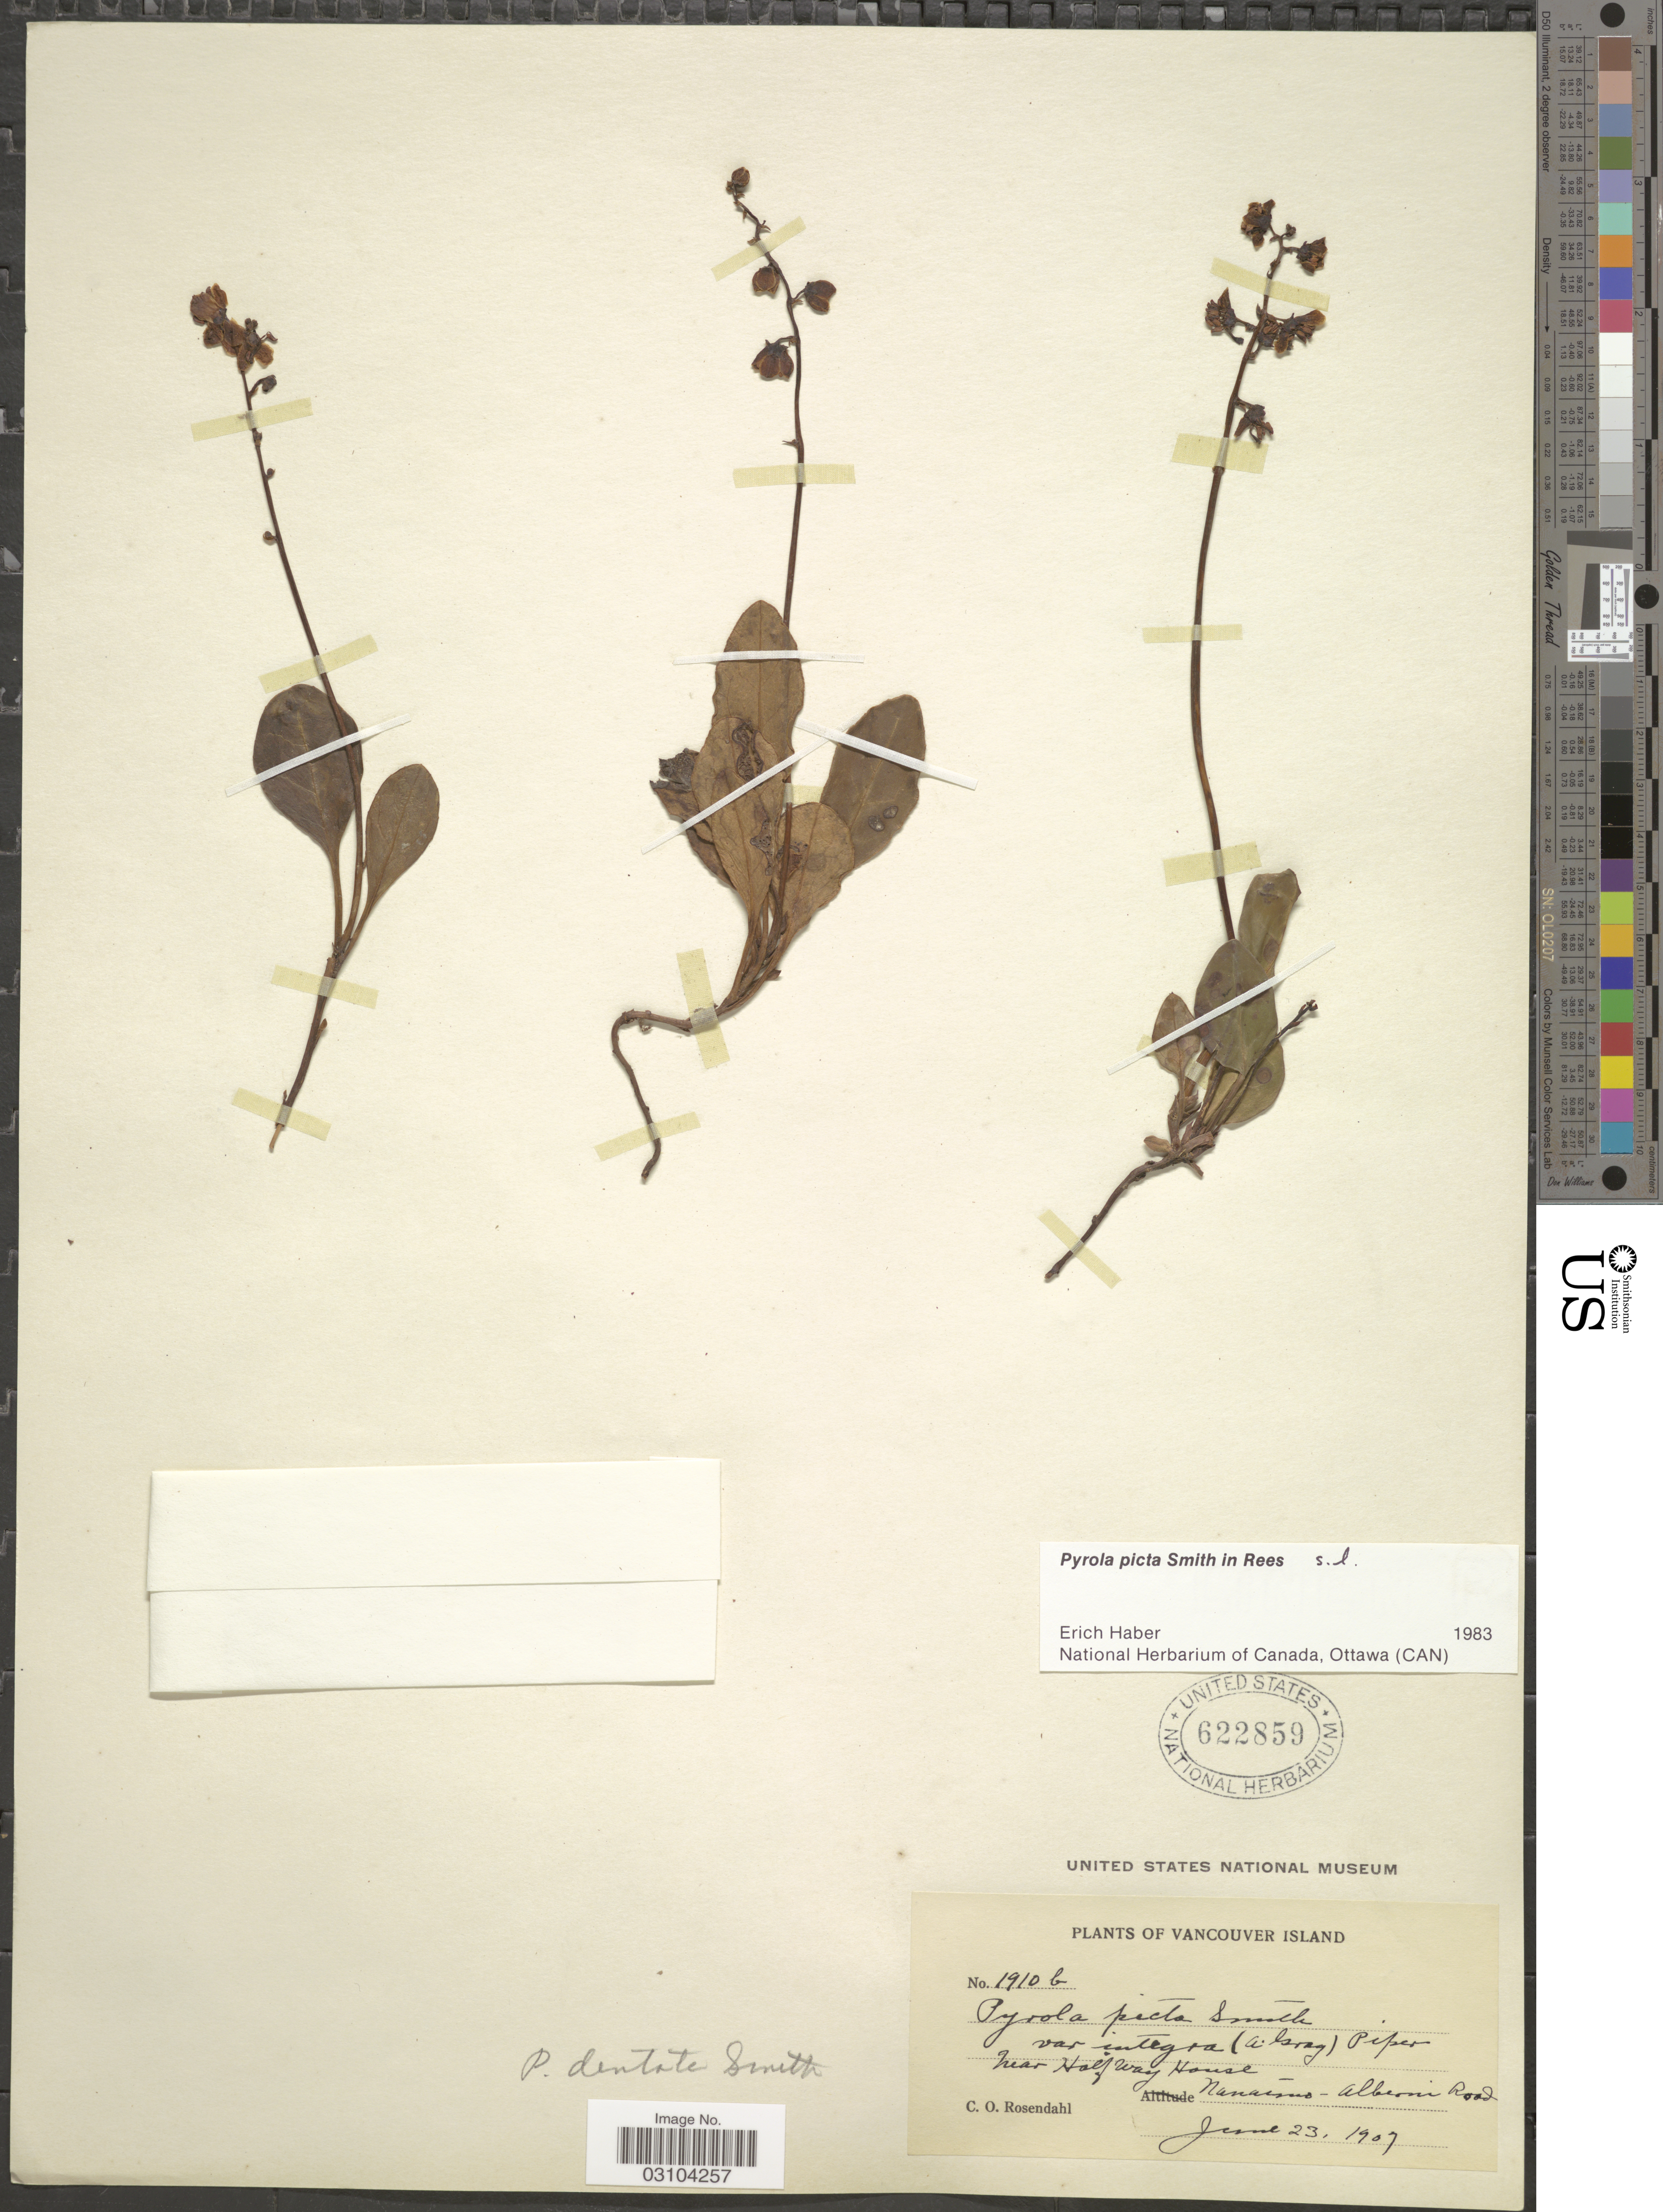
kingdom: Plantae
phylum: Tracheophyta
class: Magnoliopsida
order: Ericales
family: Ericaceae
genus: Pyrola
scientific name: Pyrola picta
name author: Sm. in Rees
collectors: C. O. Rosendahl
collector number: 1910b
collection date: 1907-06-23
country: Canada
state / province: British Columbia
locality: Vancouver Island. Near Halfway House. Nanaimo - Alberni Road.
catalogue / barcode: US 622859